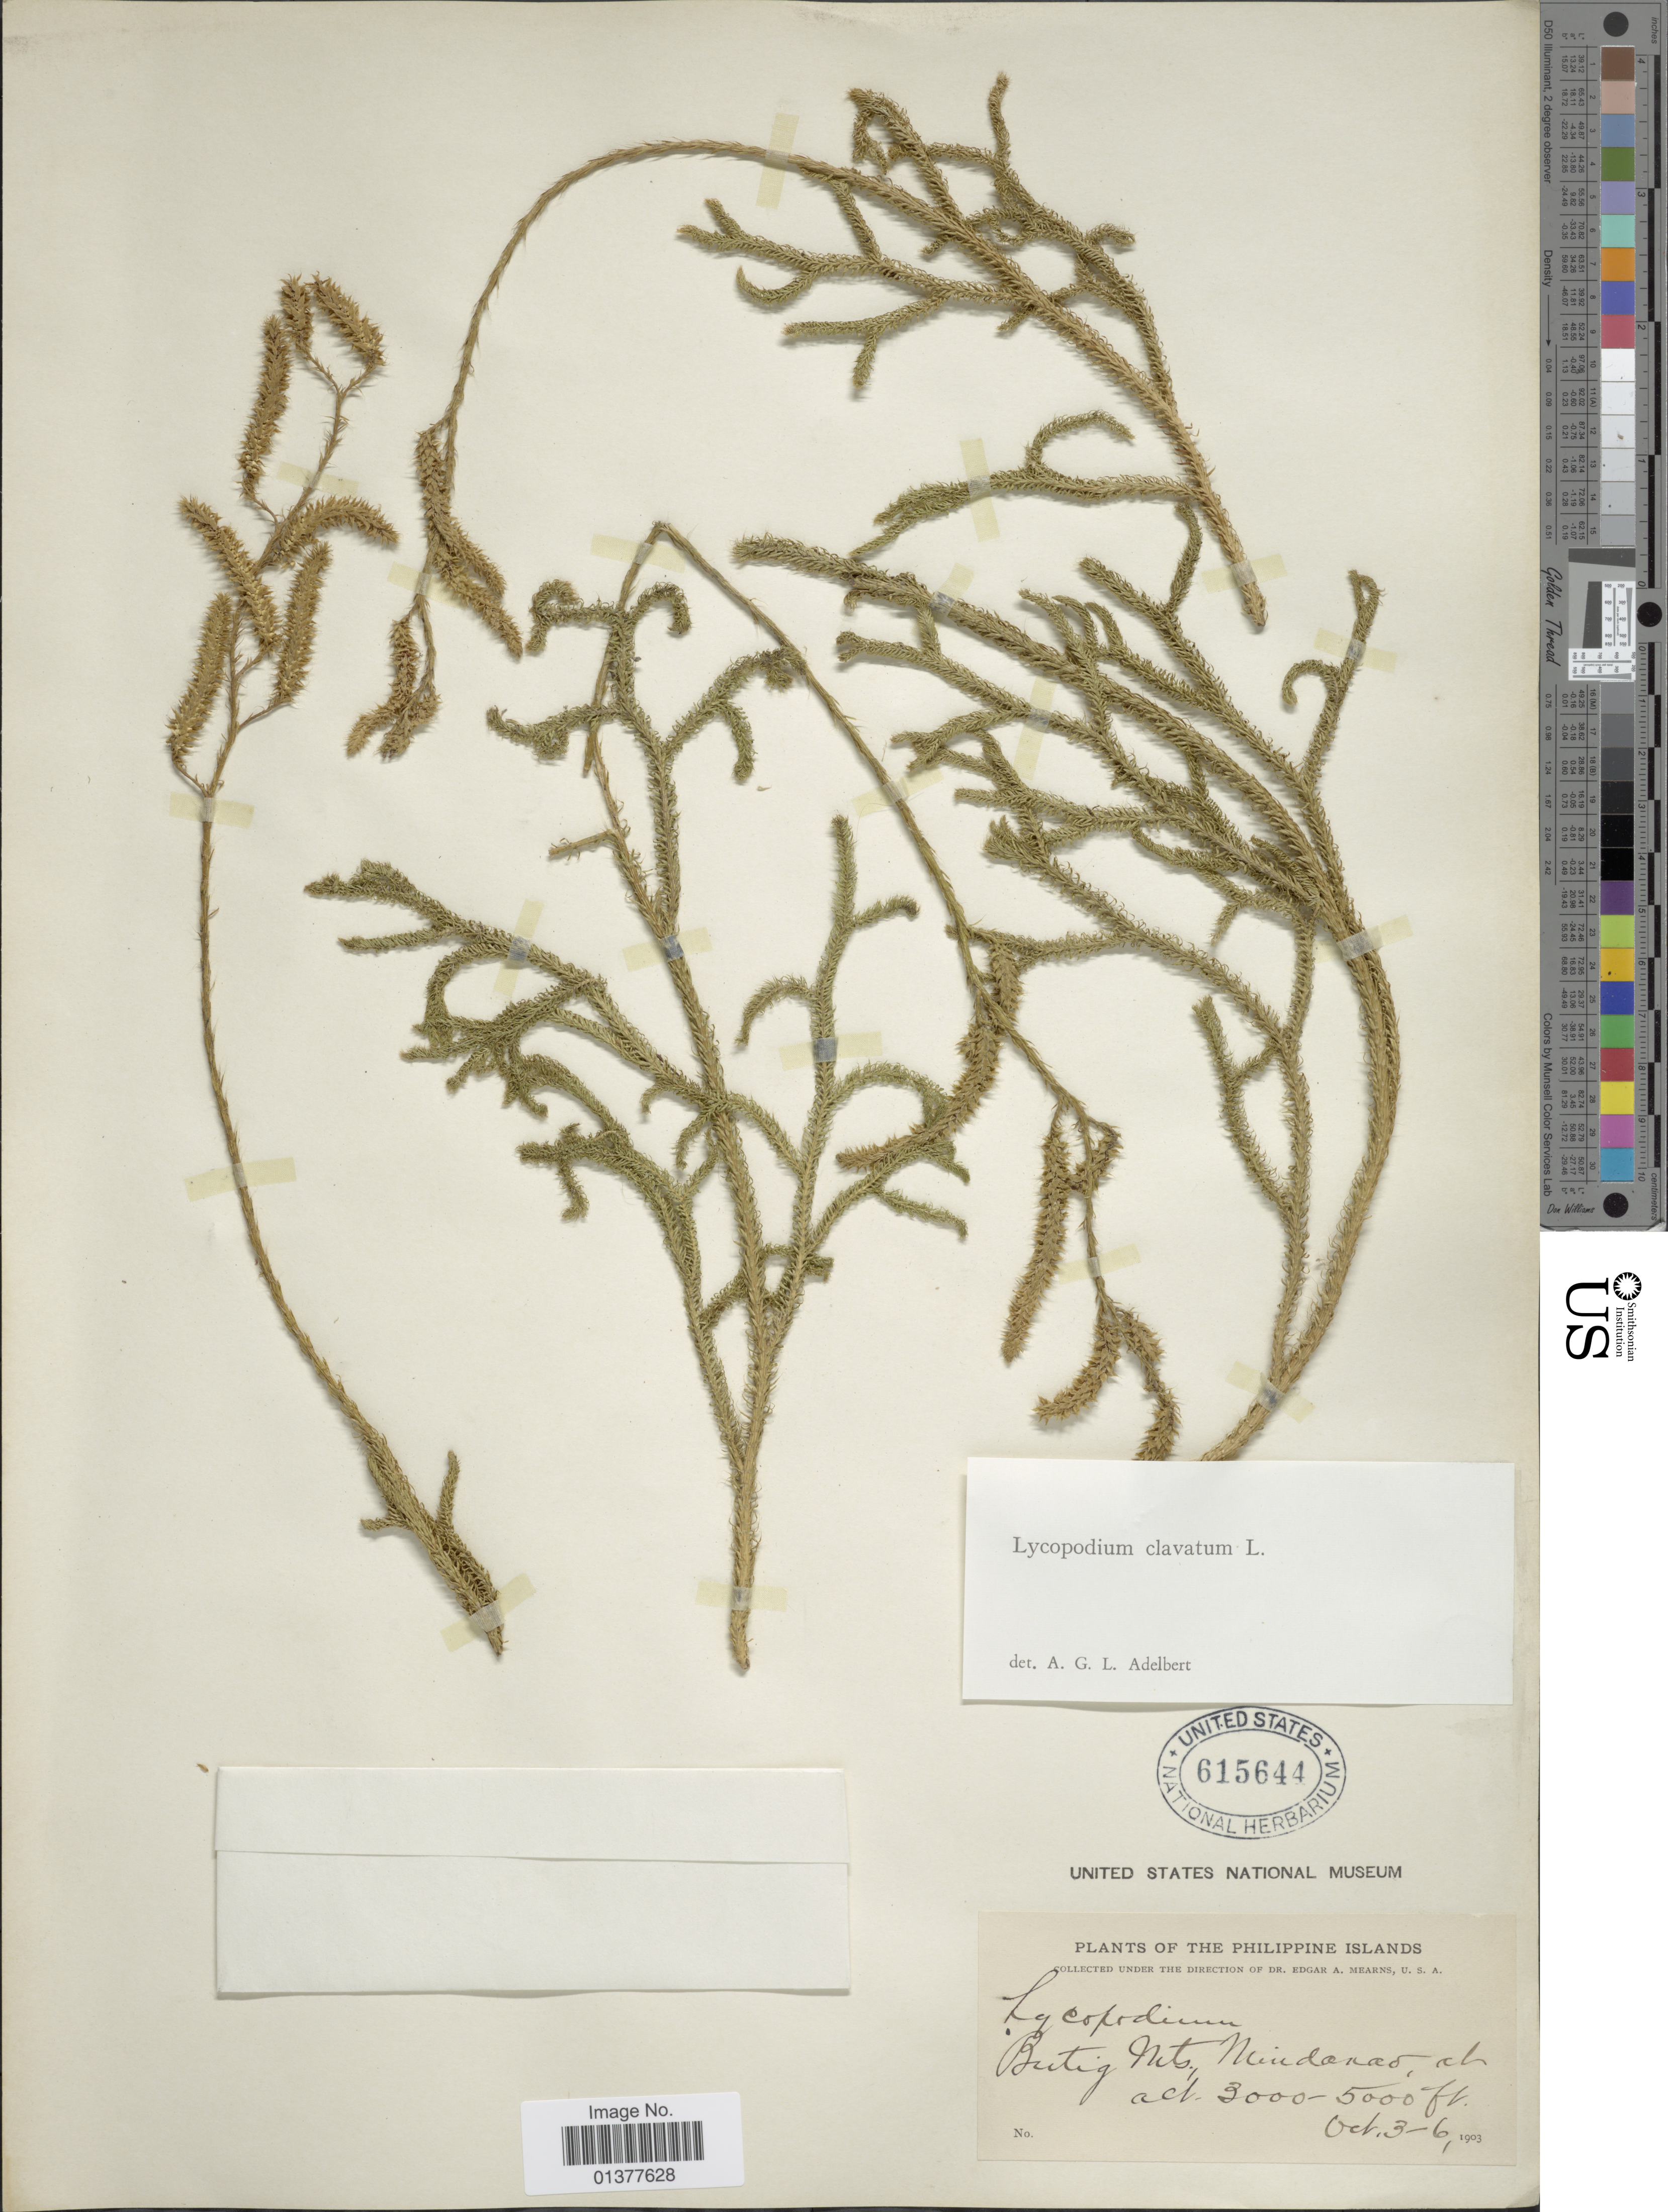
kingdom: Plantae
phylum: Tracheophyta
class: Lycopodiopsida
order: Lycopodiales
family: Lycopodiaceae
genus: Lycopodium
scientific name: Lycopodium clavatum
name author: L.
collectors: E. A. Mearns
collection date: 1903-10-03/1903-10-06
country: Philippines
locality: Butig Mts., Mindanao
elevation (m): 914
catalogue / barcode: US 615644